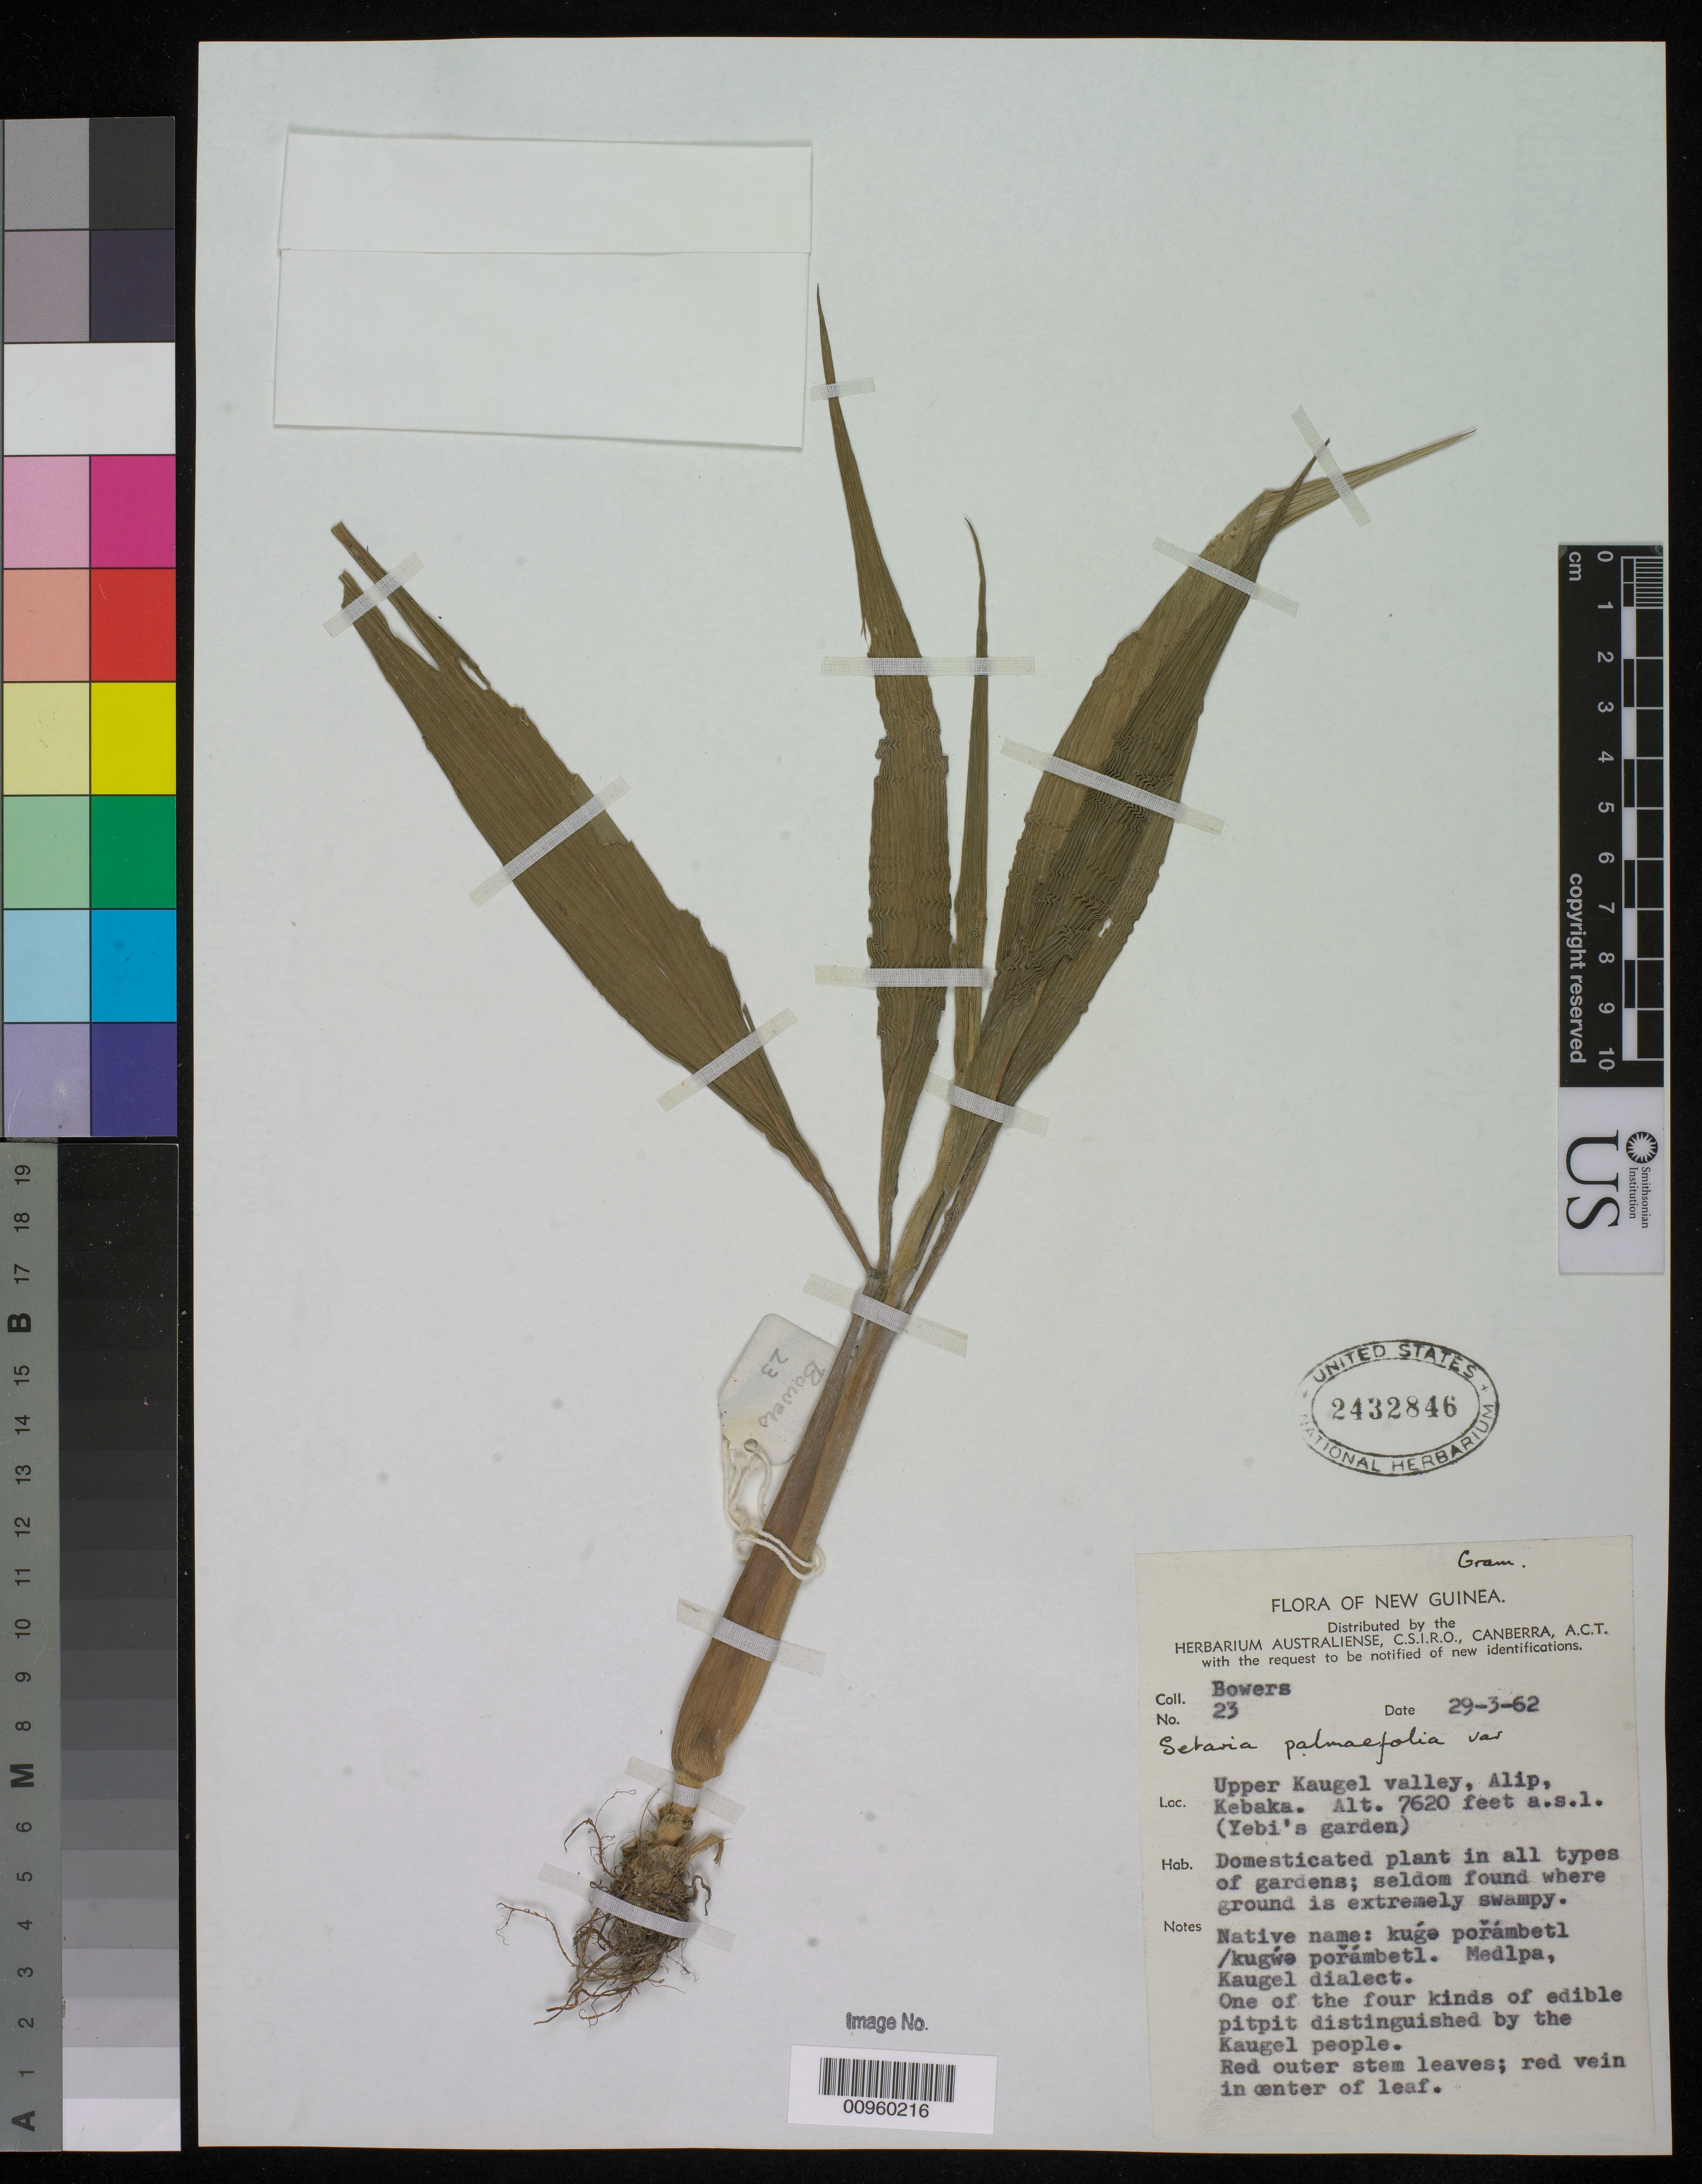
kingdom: Plantae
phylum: Tracheophyta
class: Liliopsida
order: Poales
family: Poaceae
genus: Setaria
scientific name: Setaria palmifolia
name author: (J. Koenig) Stapf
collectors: N. Bowers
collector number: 23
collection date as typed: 29 Mar 1962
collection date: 1962-03-29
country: Papua New Guinea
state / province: Western Highlands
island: New Guinea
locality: Upper Kaugel valley, Alip, Kebaka. Domesticated in all types of gardens; seldom found where ground is extremely swampy.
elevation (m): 2323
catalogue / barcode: US 2432846